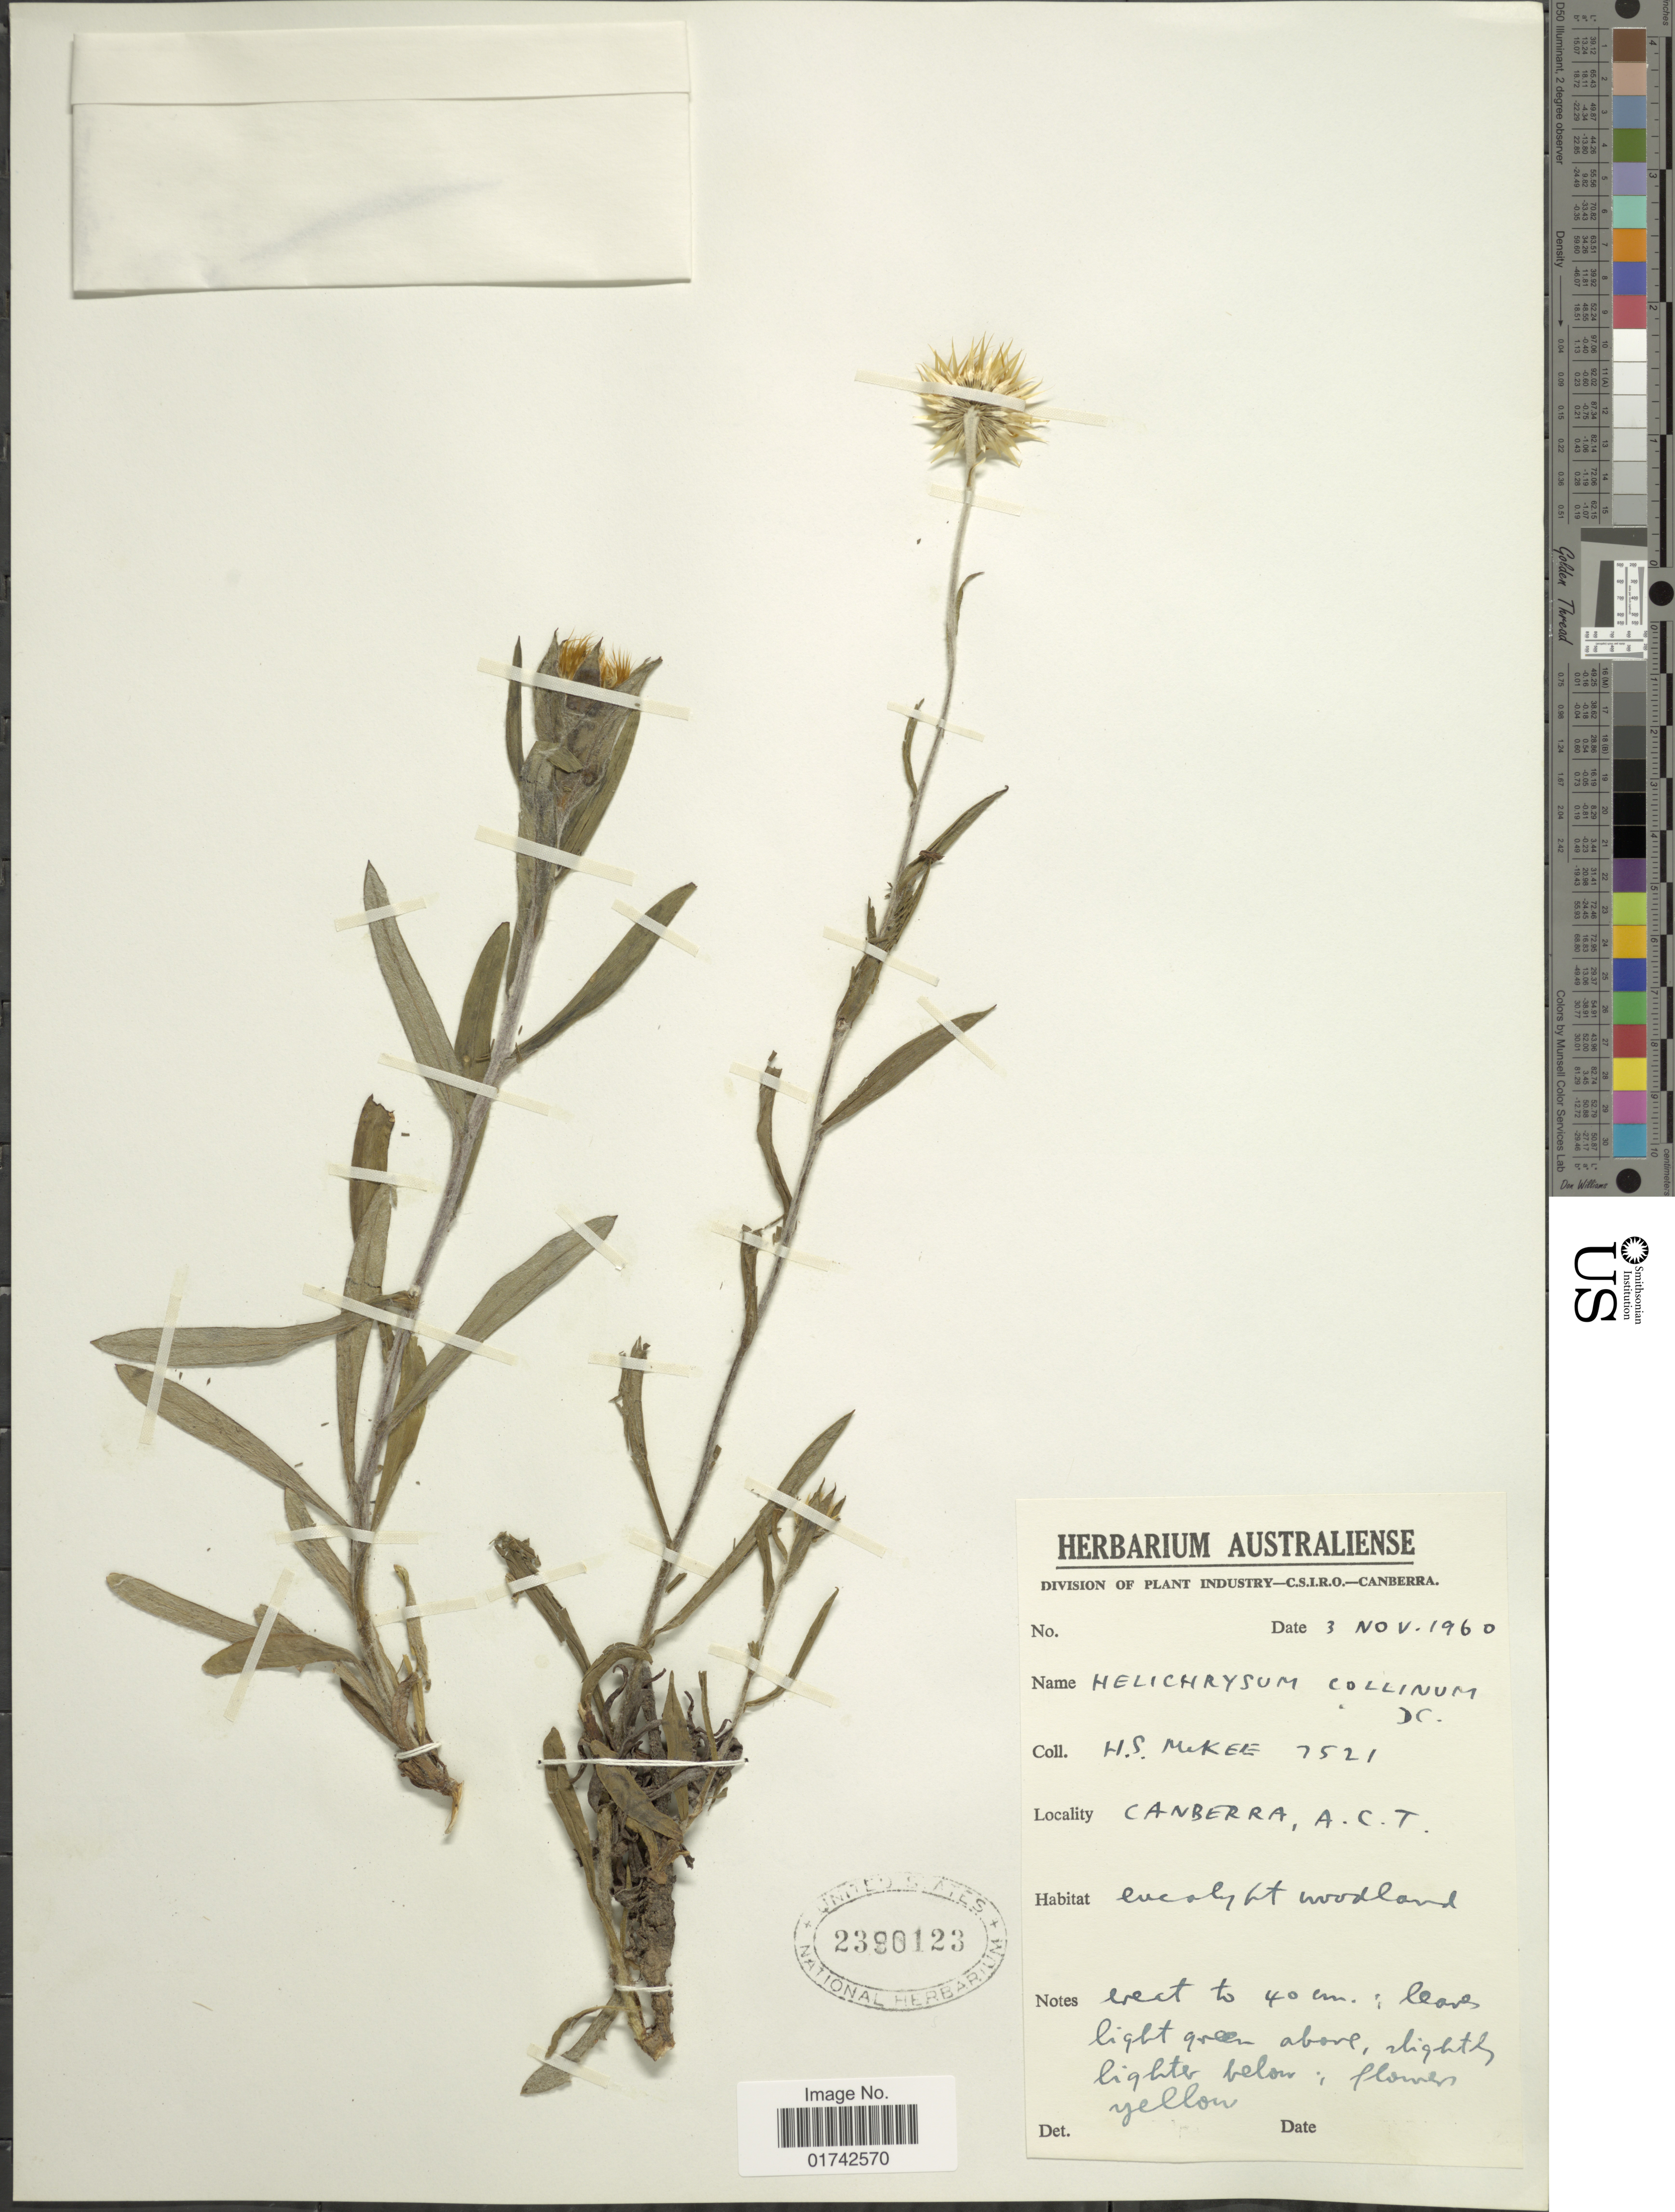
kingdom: Plantae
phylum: Tracheophyta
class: Magnoliopsida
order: Asterales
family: Asteraceae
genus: Helichrysum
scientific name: Helichrysum collinum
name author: DC.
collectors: H. S. McKee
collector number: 7521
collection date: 1960-11-03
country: Australia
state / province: Australian Capital Territory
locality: Canberra, A.C.T.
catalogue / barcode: US 2390123